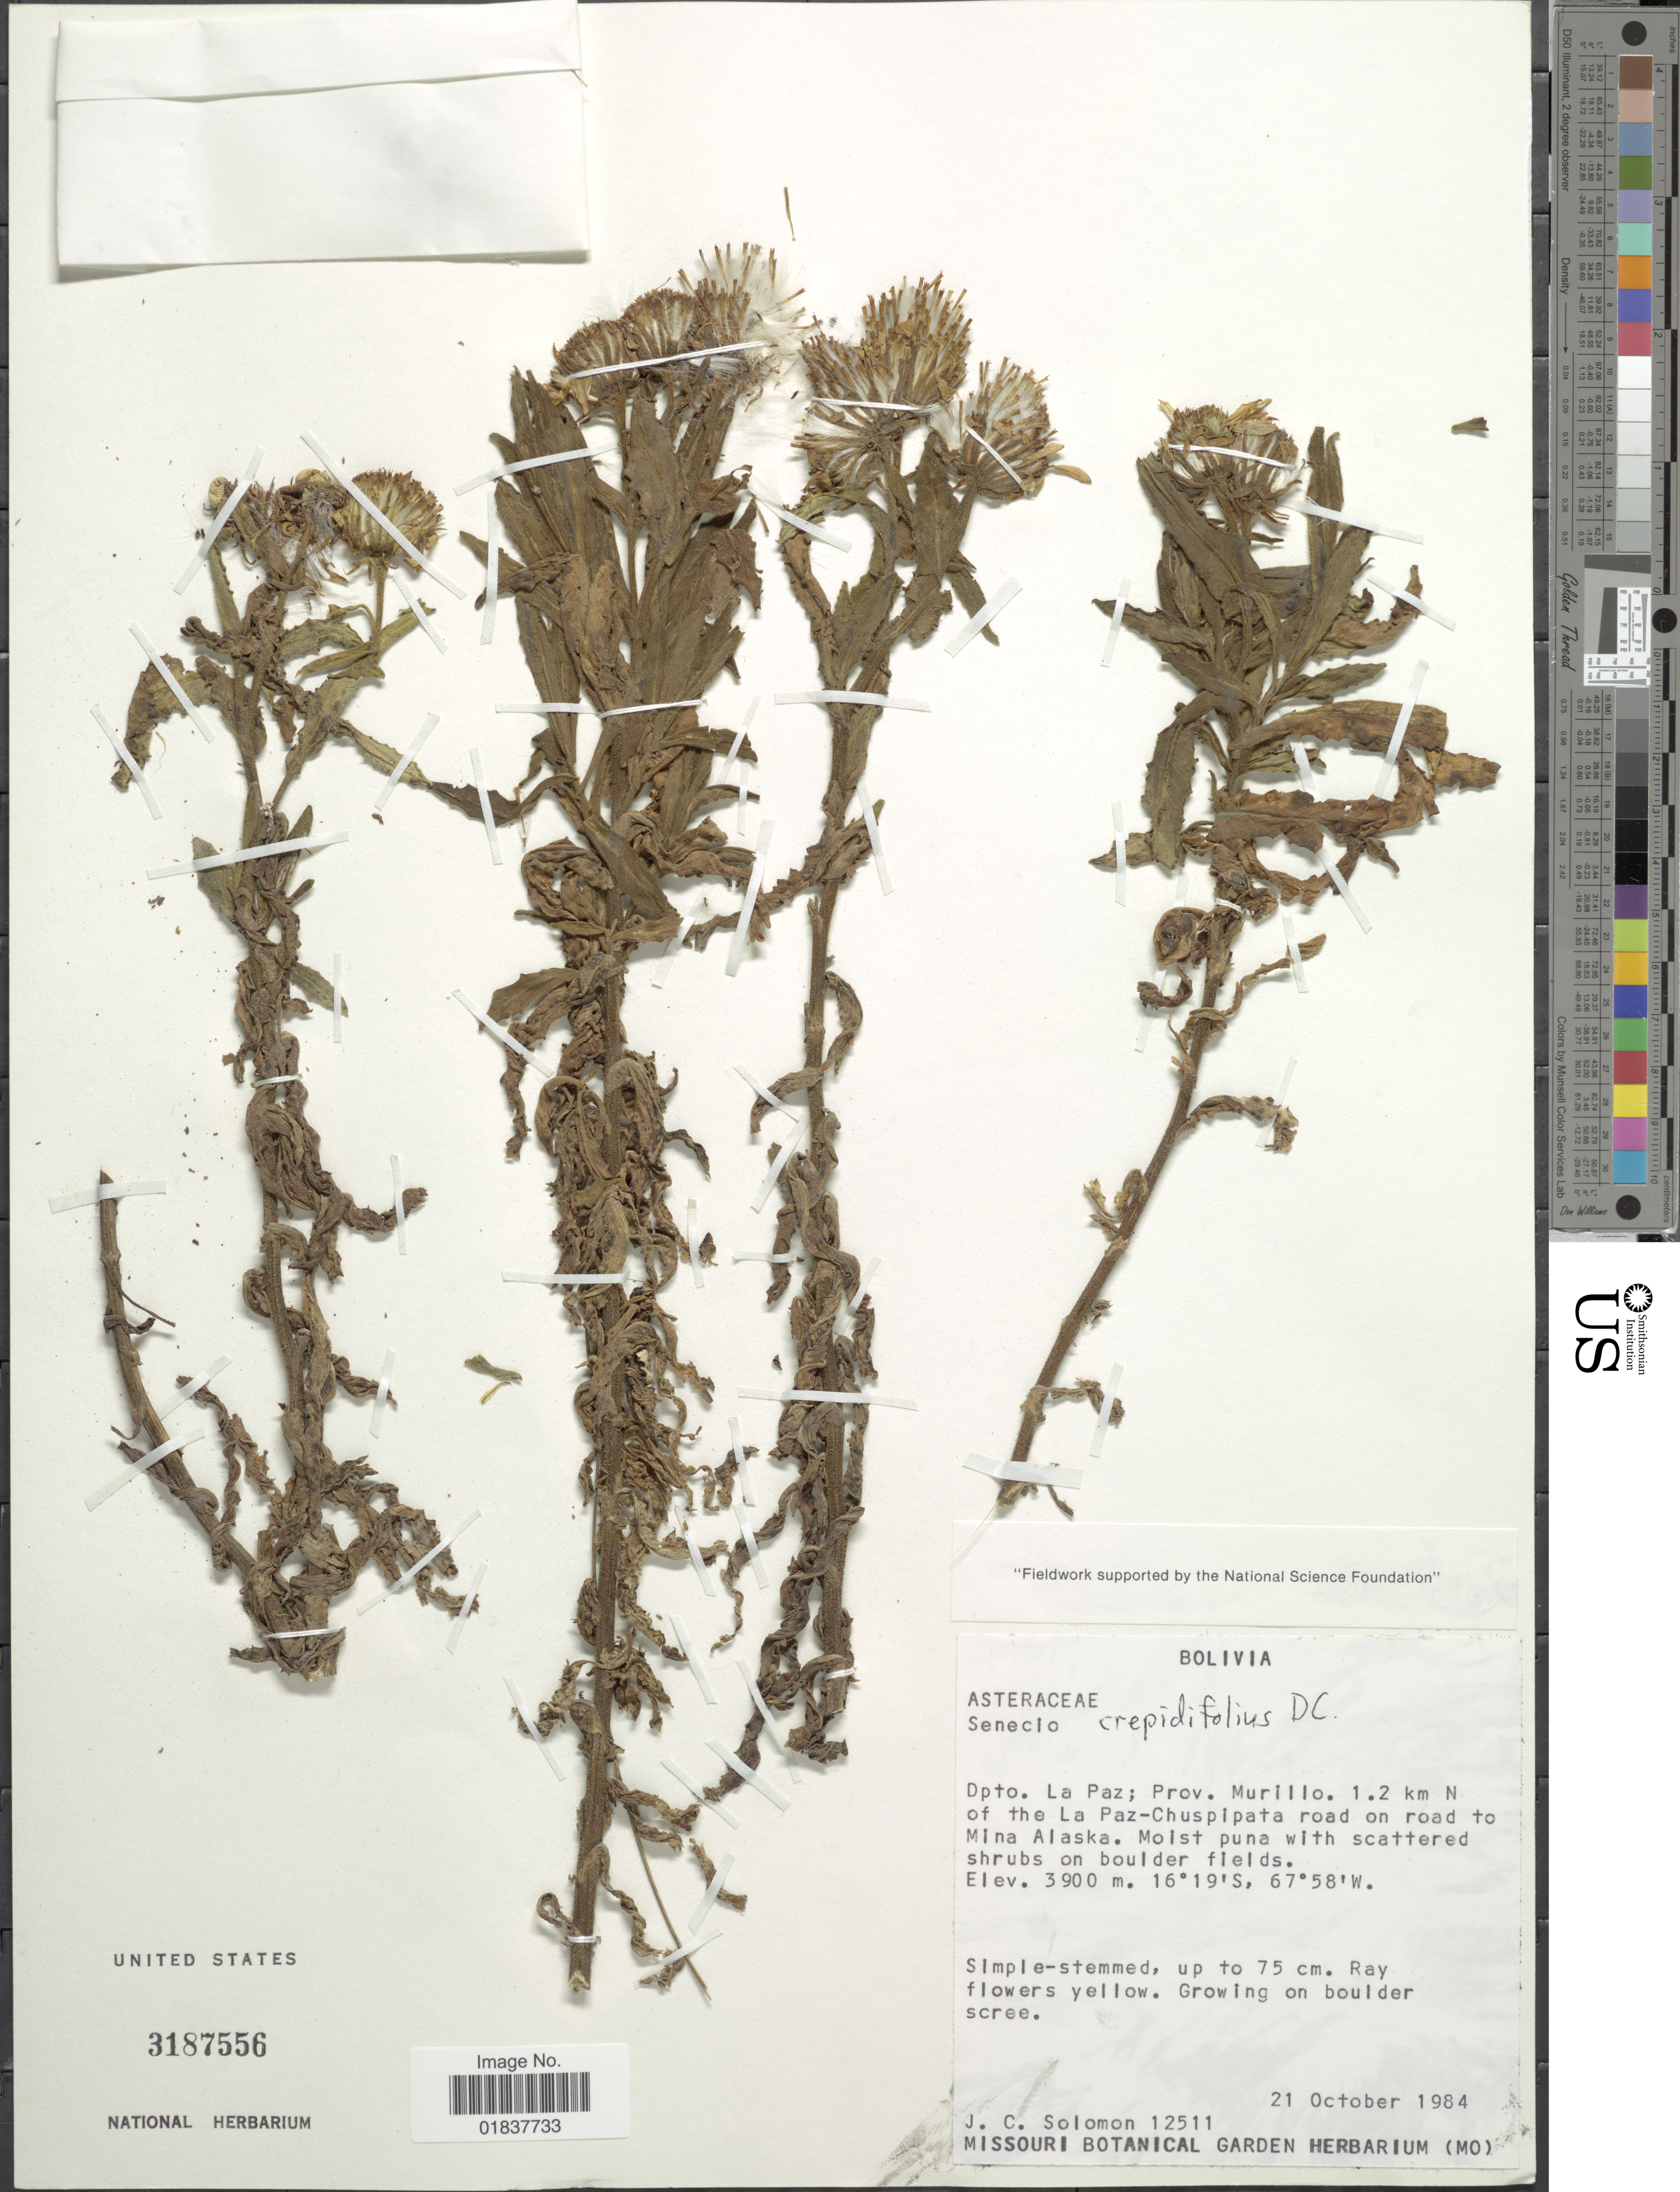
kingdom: Plantae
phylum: Tracheophyta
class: Magnoliopsida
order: Asterales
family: Asteraceae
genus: Senecio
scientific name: Senecio crepidifolius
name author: DC.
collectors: J. C. Solomon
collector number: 12511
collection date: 1984-10-21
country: Bolivia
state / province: La Paz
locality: Prov. Murillo, 1.2 km N of the La Paz-Chuspipata road on road to Mina Alaska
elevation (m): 3900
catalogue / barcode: US 3187556